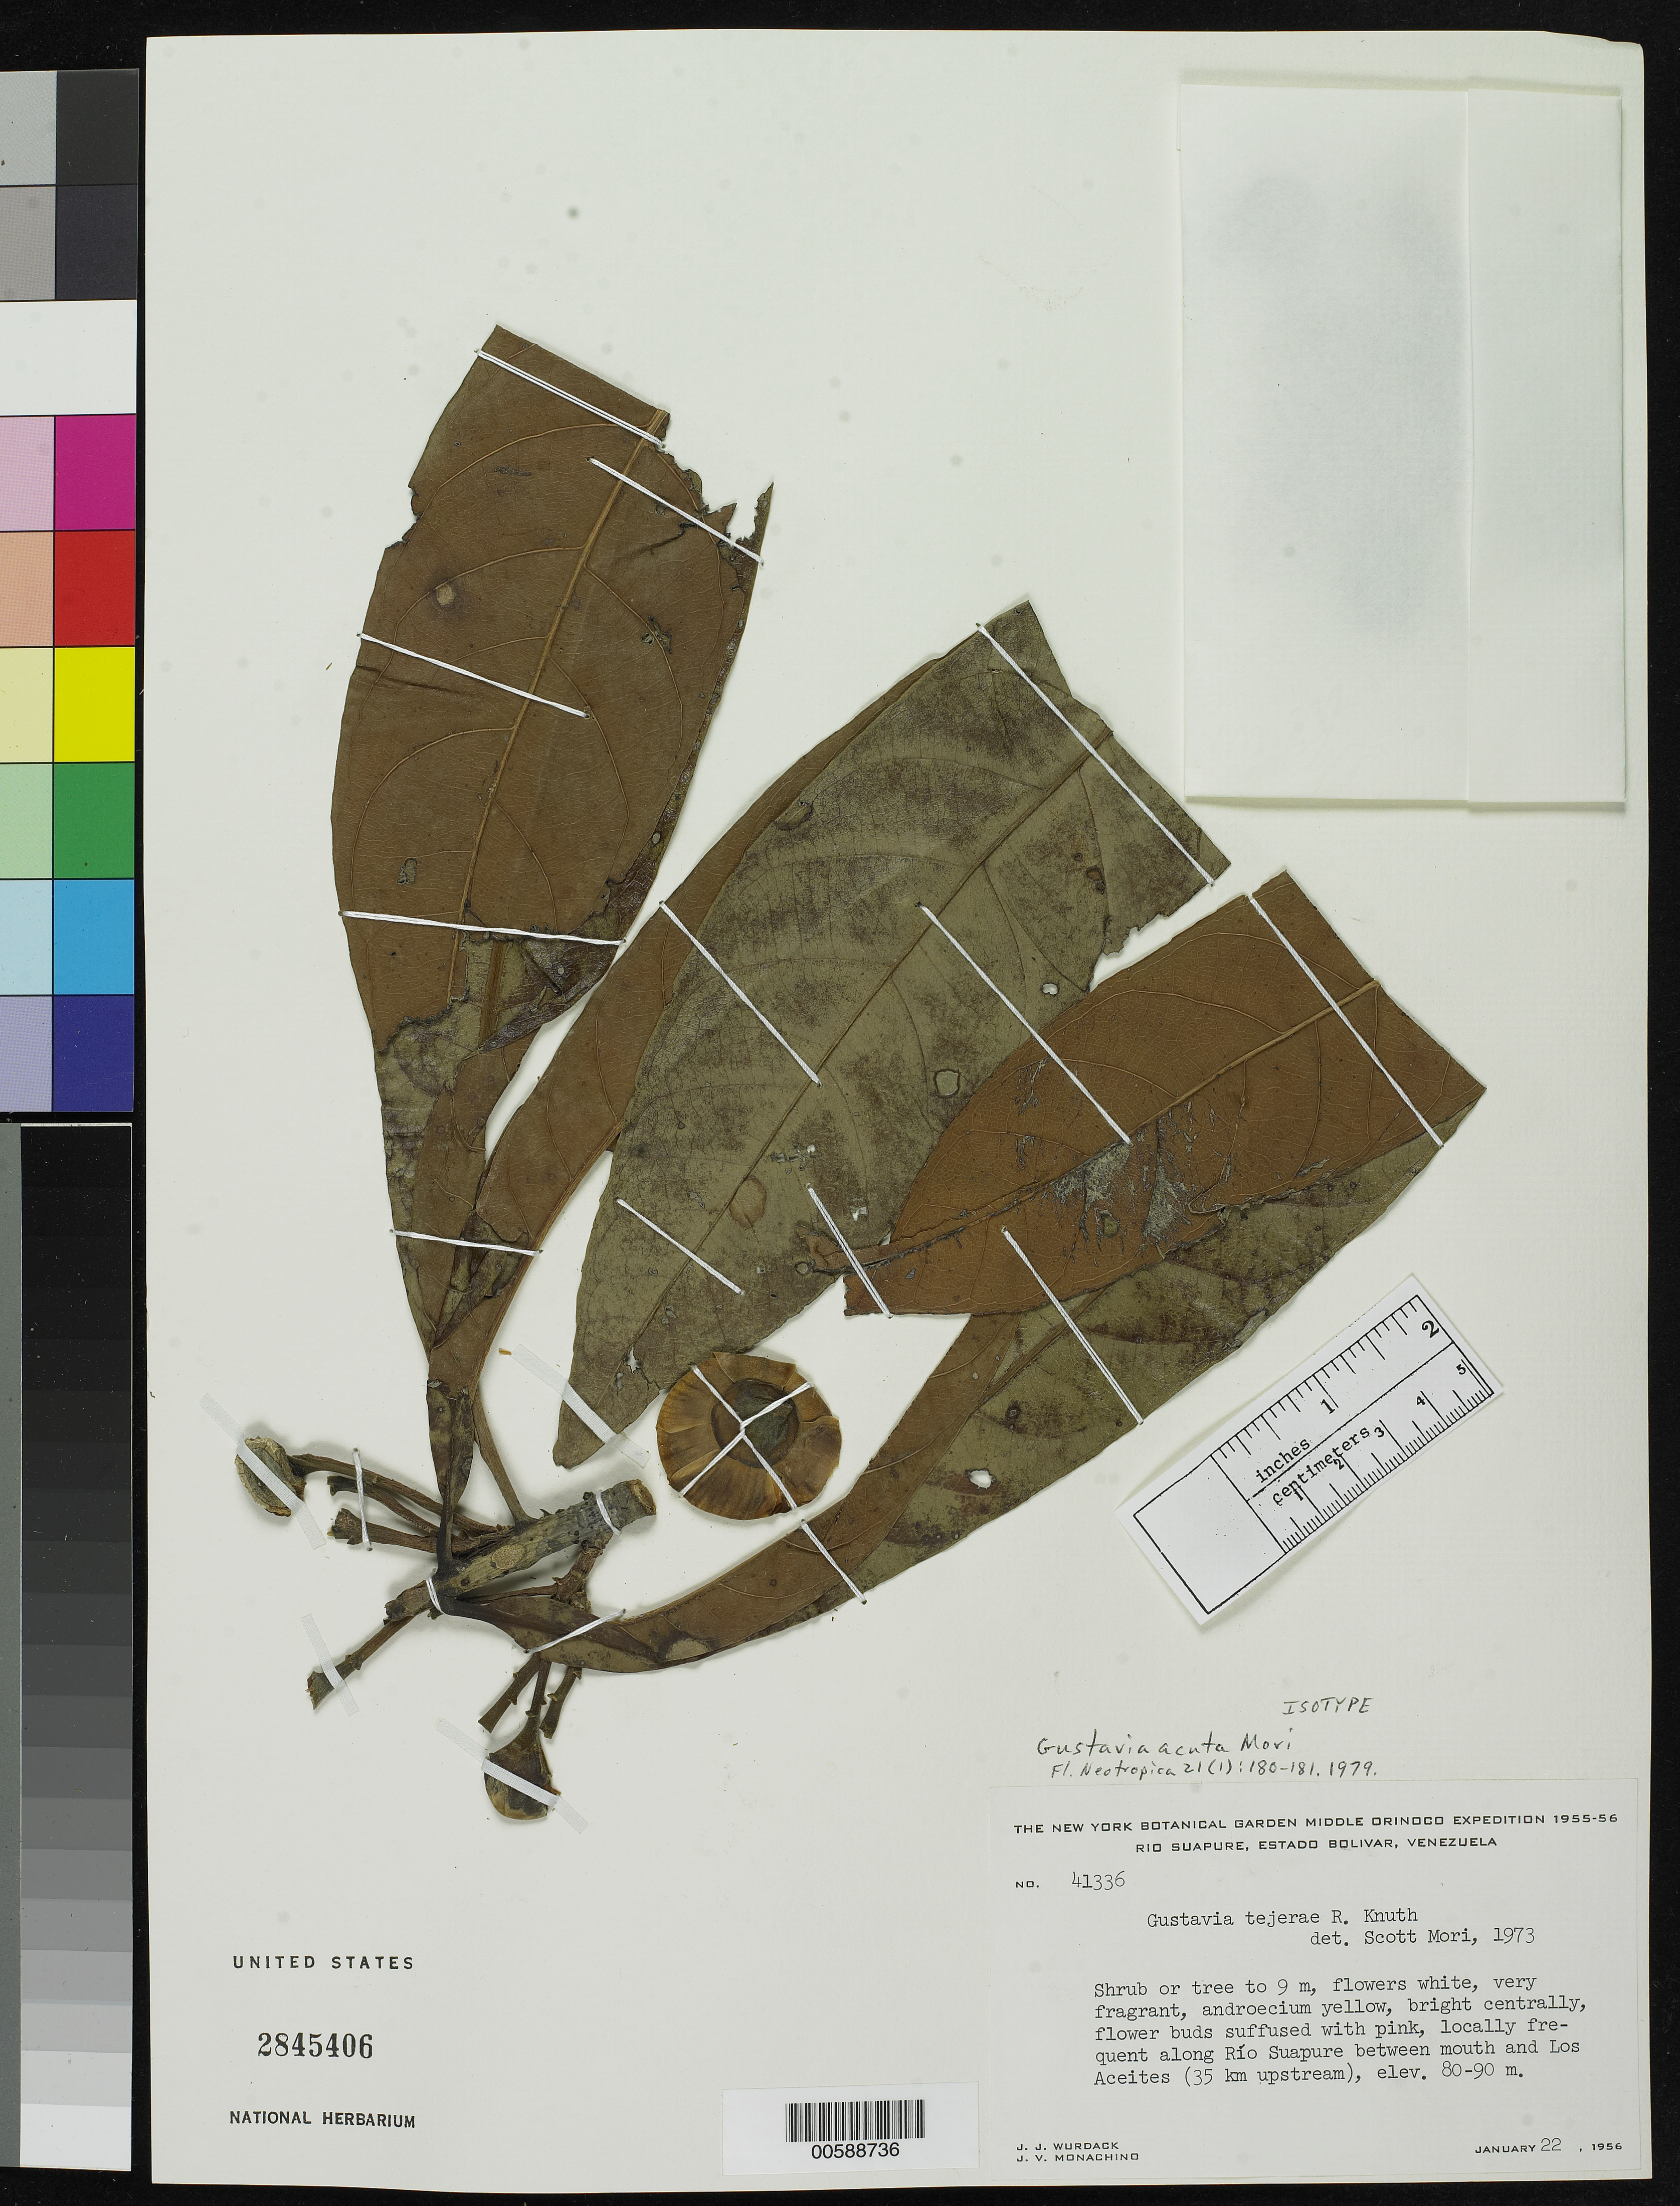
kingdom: Plantae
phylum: Tracheophyta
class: Magnoliopsida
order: Ericales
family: Lecythidaceae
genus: Gustavia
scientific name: Gustavia acuta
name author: S.A. Mori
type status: Isotype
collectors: J. J. Wurdack & J. V. Monachino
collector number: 41336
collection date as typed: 22 Jan 1956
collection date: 1956-01-22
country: Venezuela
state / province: Bolivar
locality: Along Rio Suapure between mouth & Losaceites (35 km upstream).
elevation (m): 80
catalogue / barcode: US 2845406